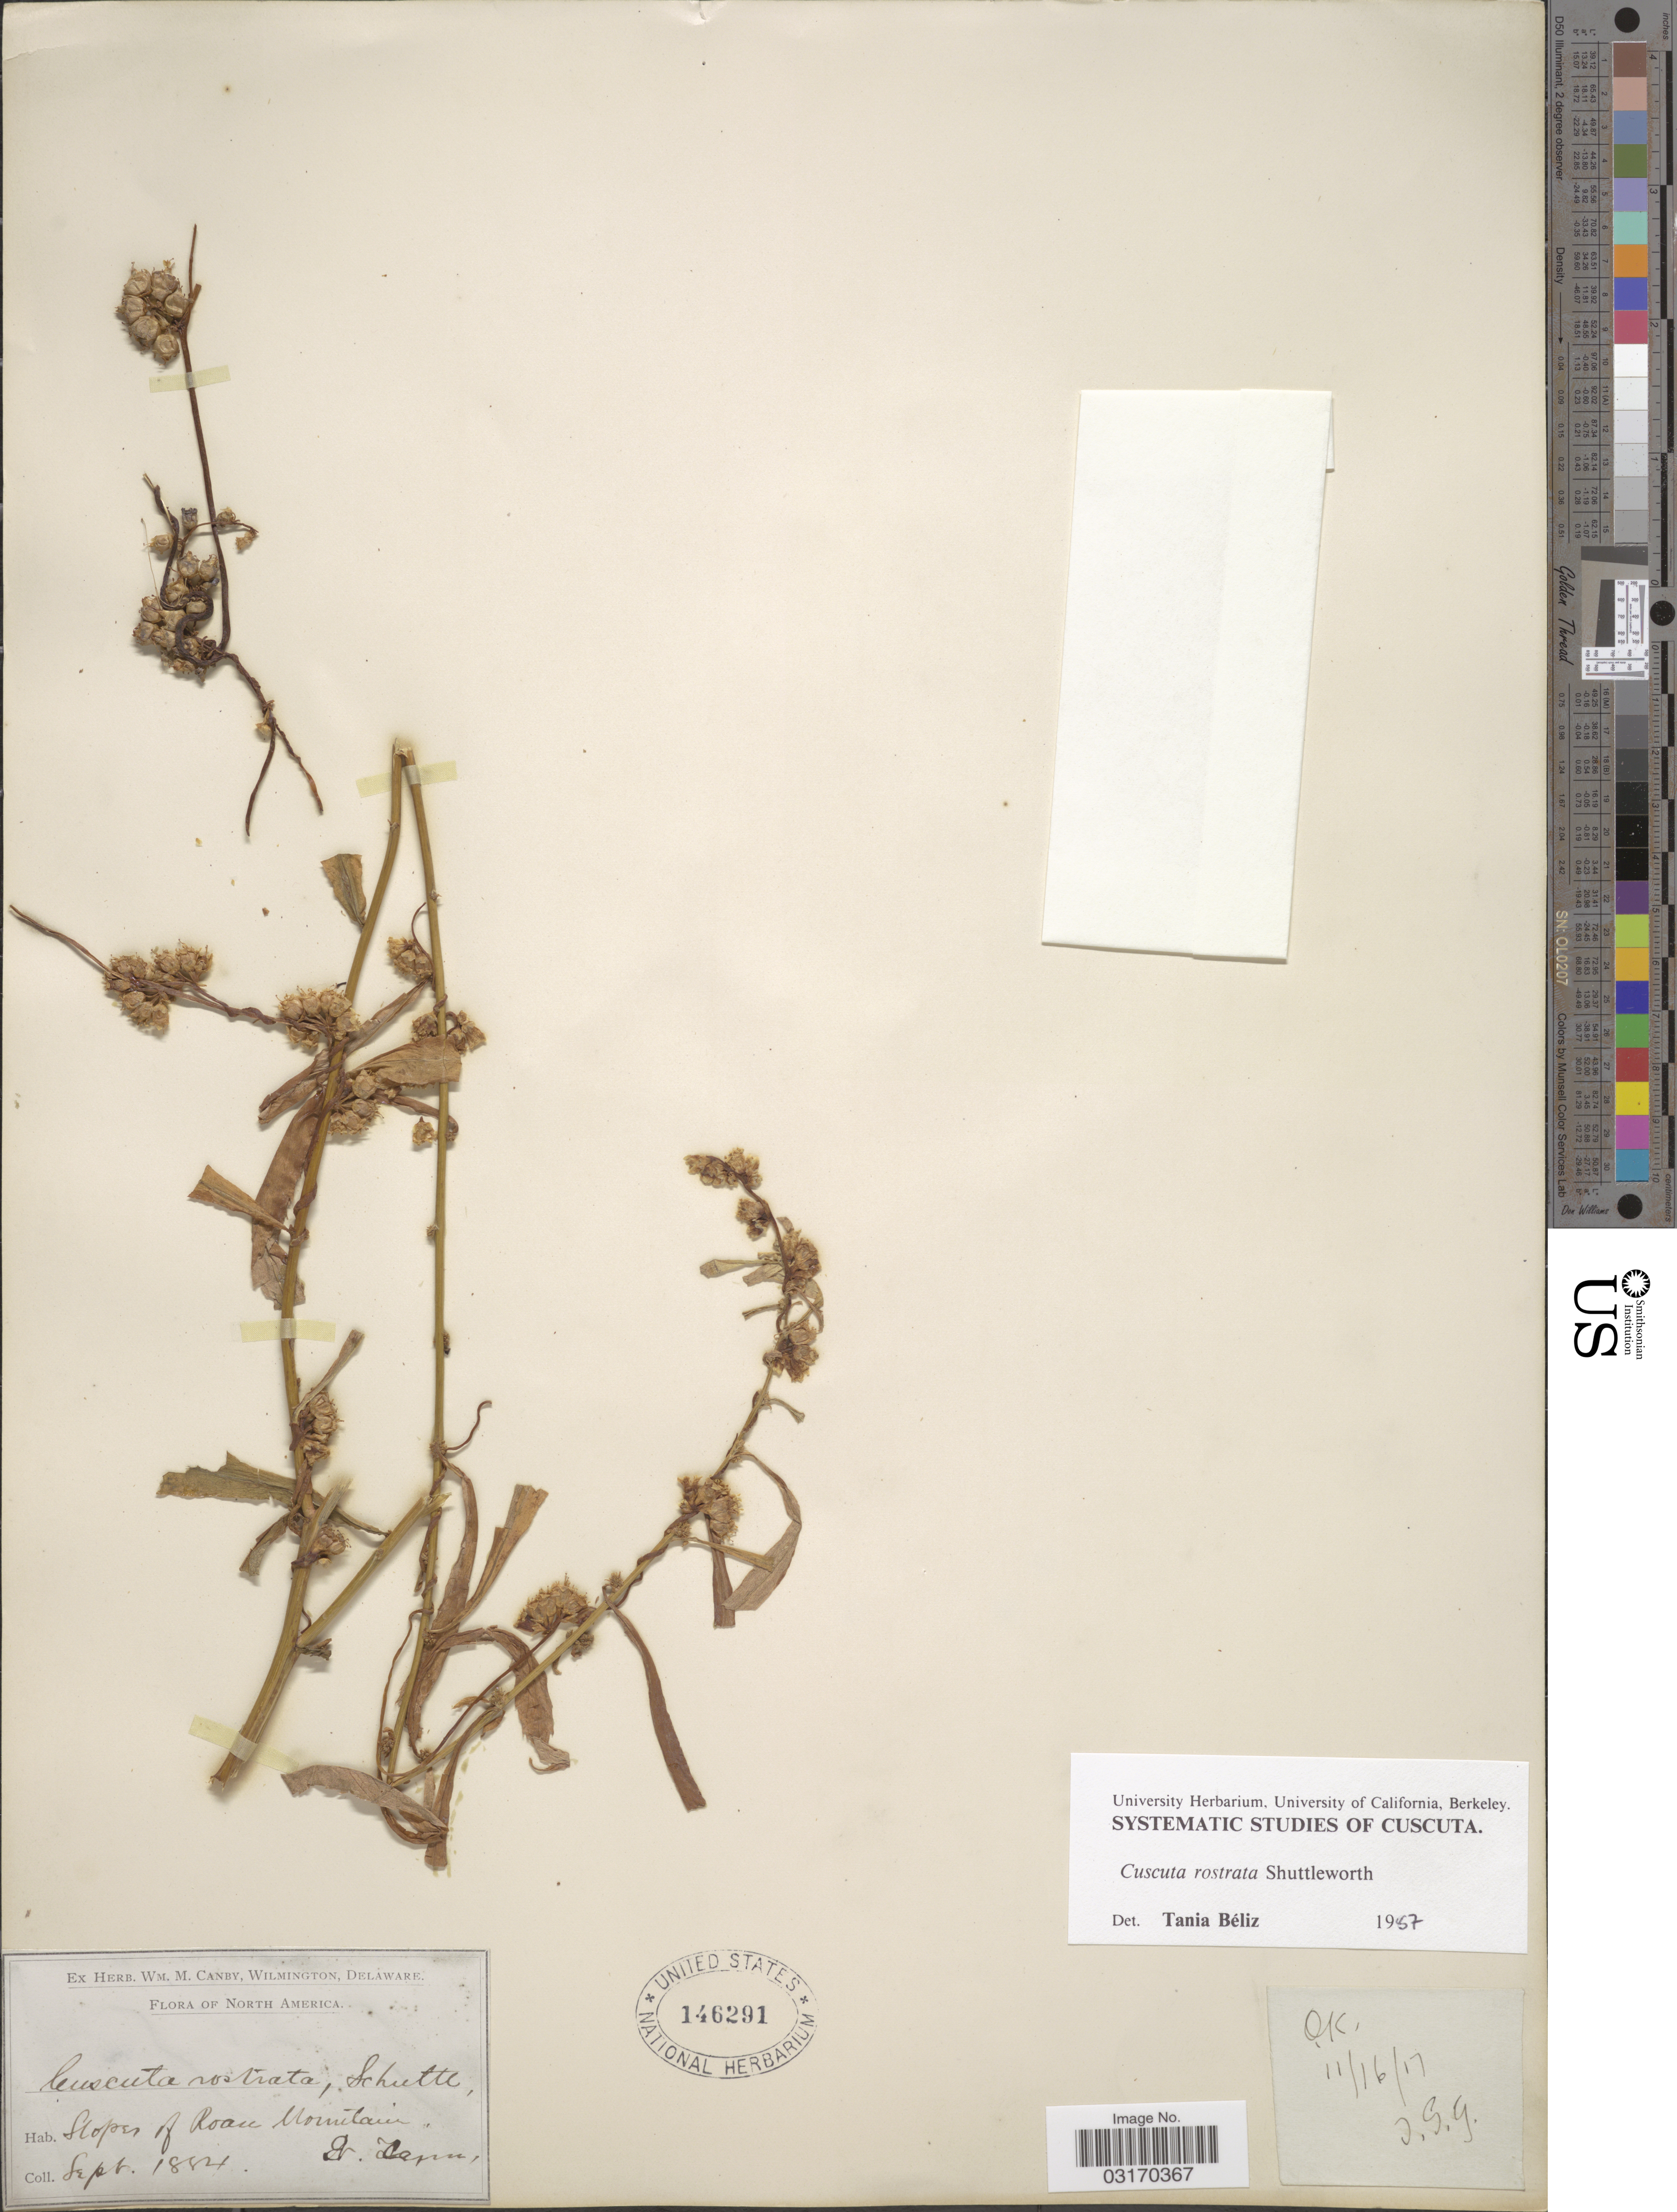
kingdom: Plantae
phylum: Tracheophyta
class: Magnoliopsida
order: Solanales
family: Convolvulaceae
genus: Cuscuta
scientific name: Cuscuta rostrata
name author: Shuttlew. ex Engelm. & A. Gray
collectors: W. M. Canby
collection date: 1884-09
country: United States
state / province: Tennessee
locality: Slopes of Roan Mountain.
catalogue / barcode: US 146291